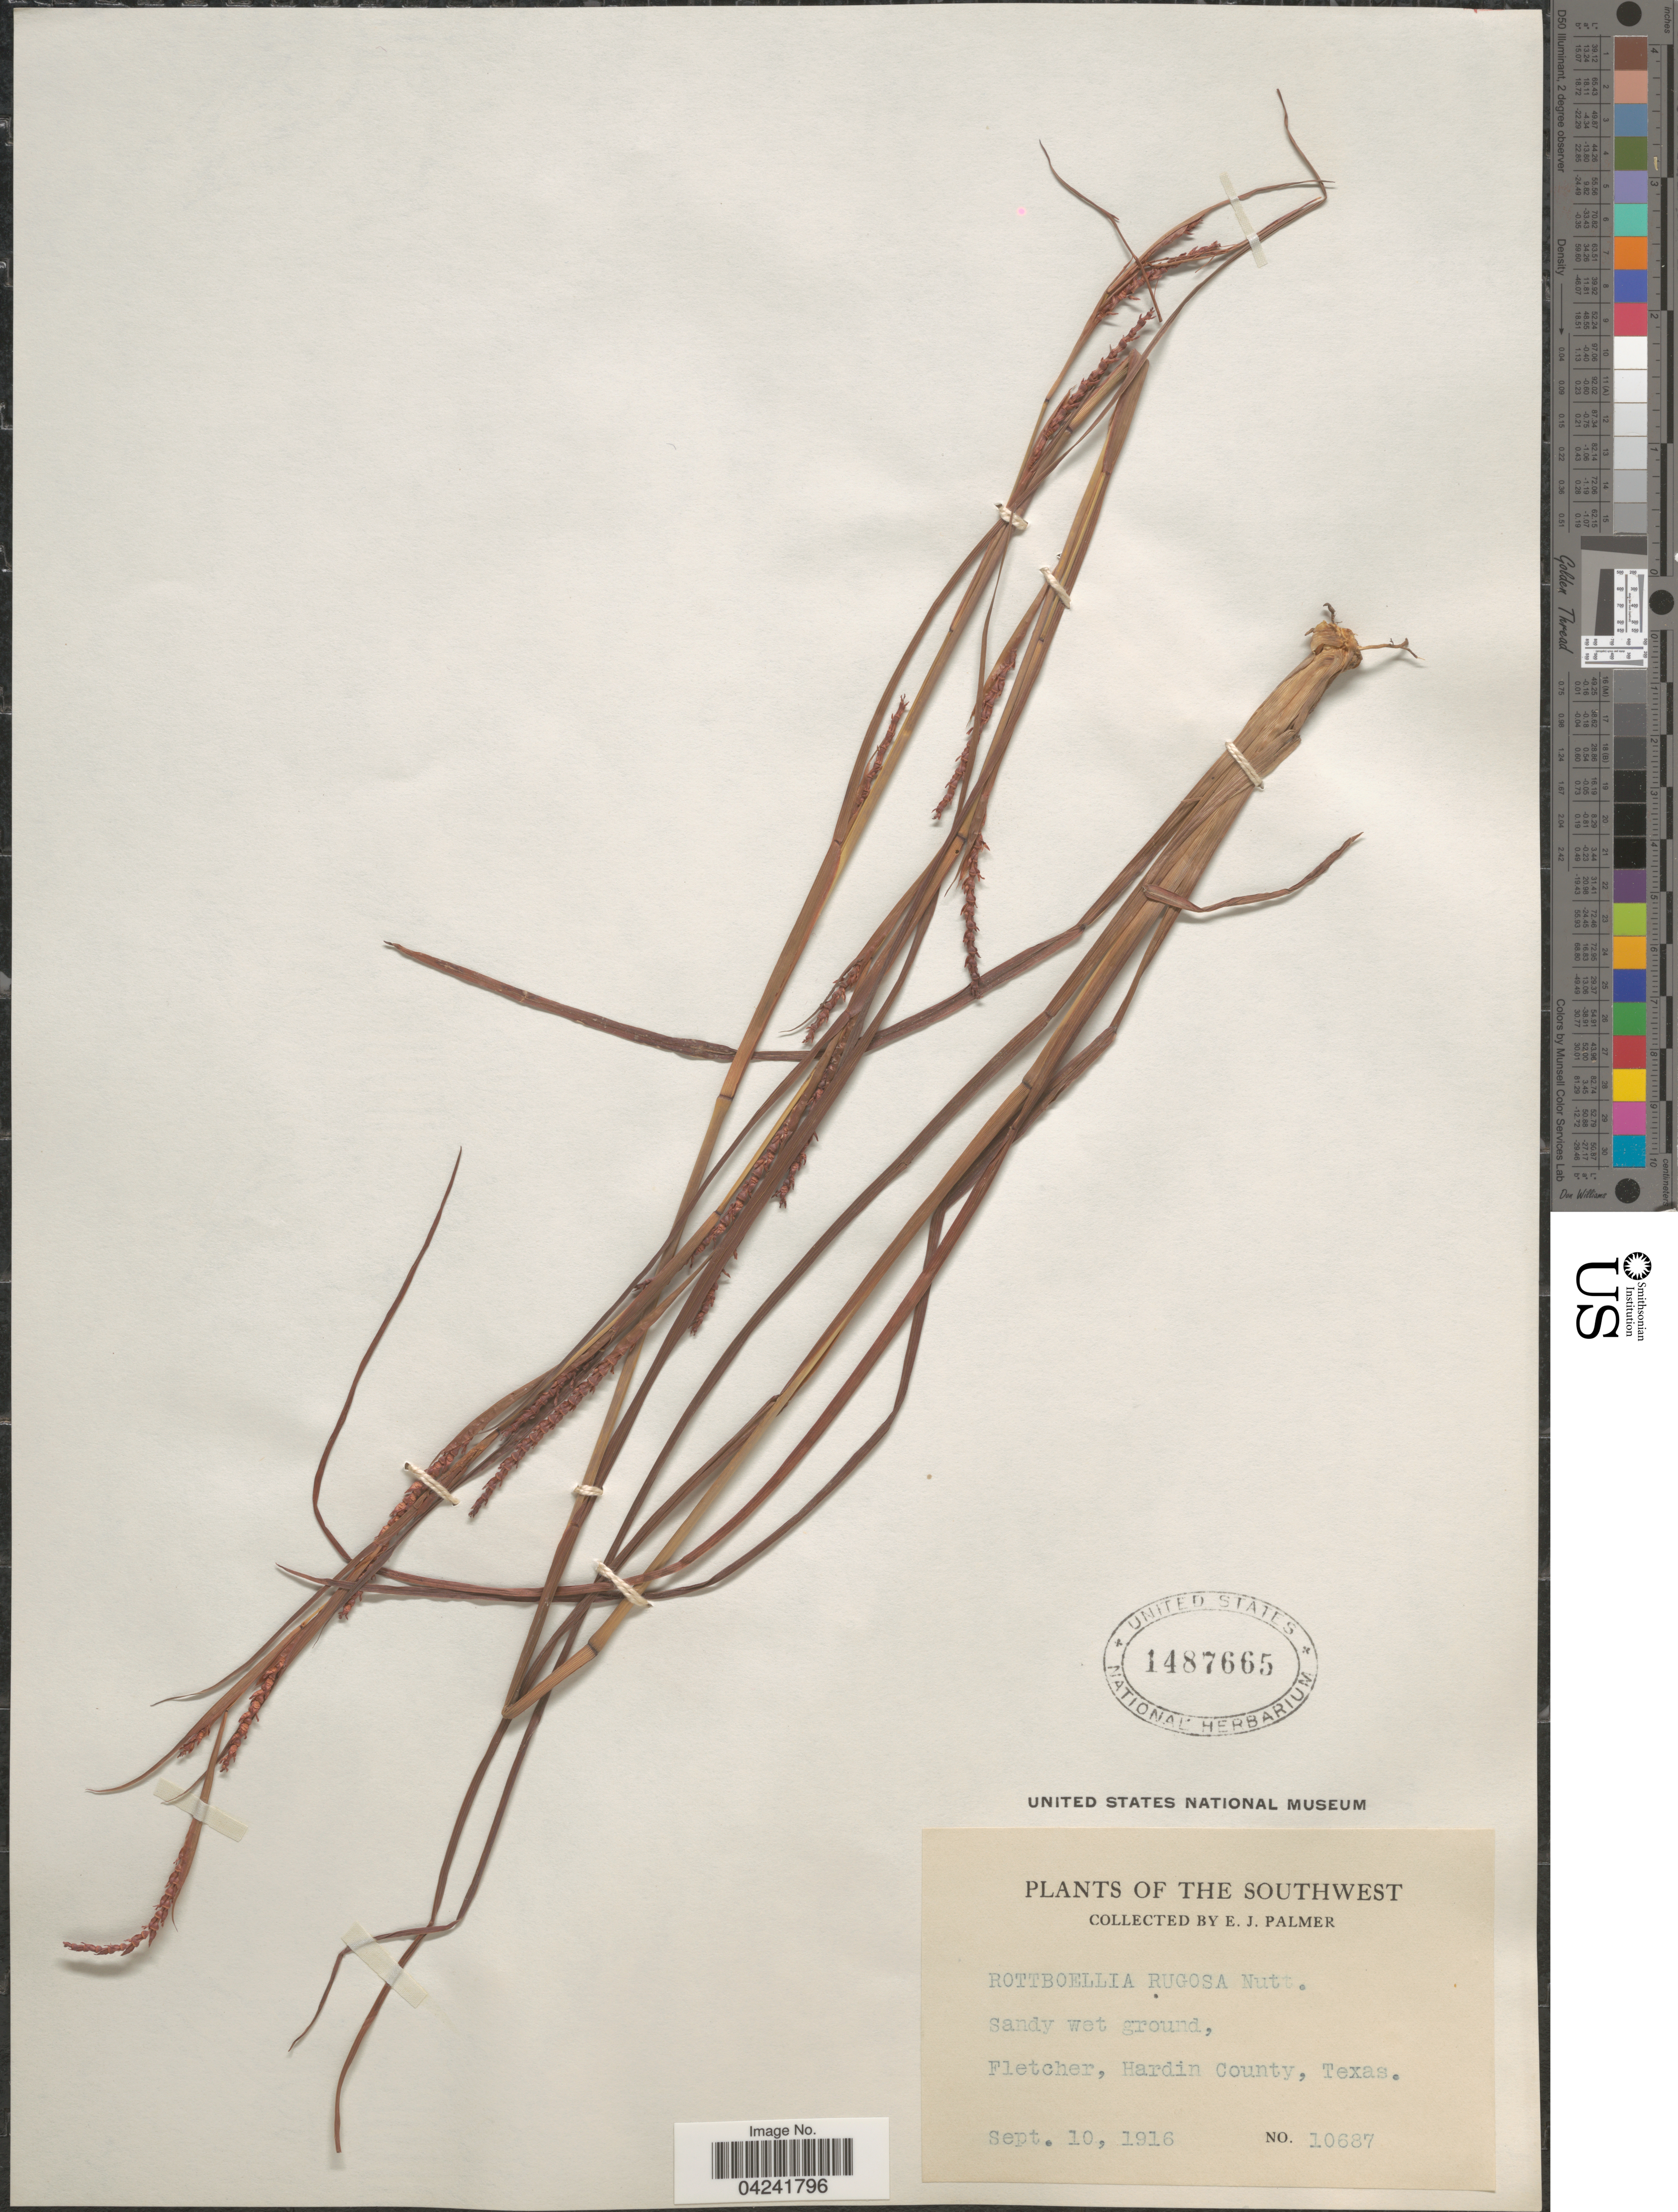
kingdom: Plantae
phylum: Tracheophyta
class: Liliopsida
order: Poales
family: Poaceae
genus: Mnesithea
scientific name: Mnesithea rugosa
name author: (Nutt.) de Koning & Sosef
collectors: E. J. Palmer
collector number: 10687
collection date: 1916-09-10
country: United States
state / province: Texas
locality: Southwest. Fletcher, Hardin County.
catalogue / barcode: US 1487665